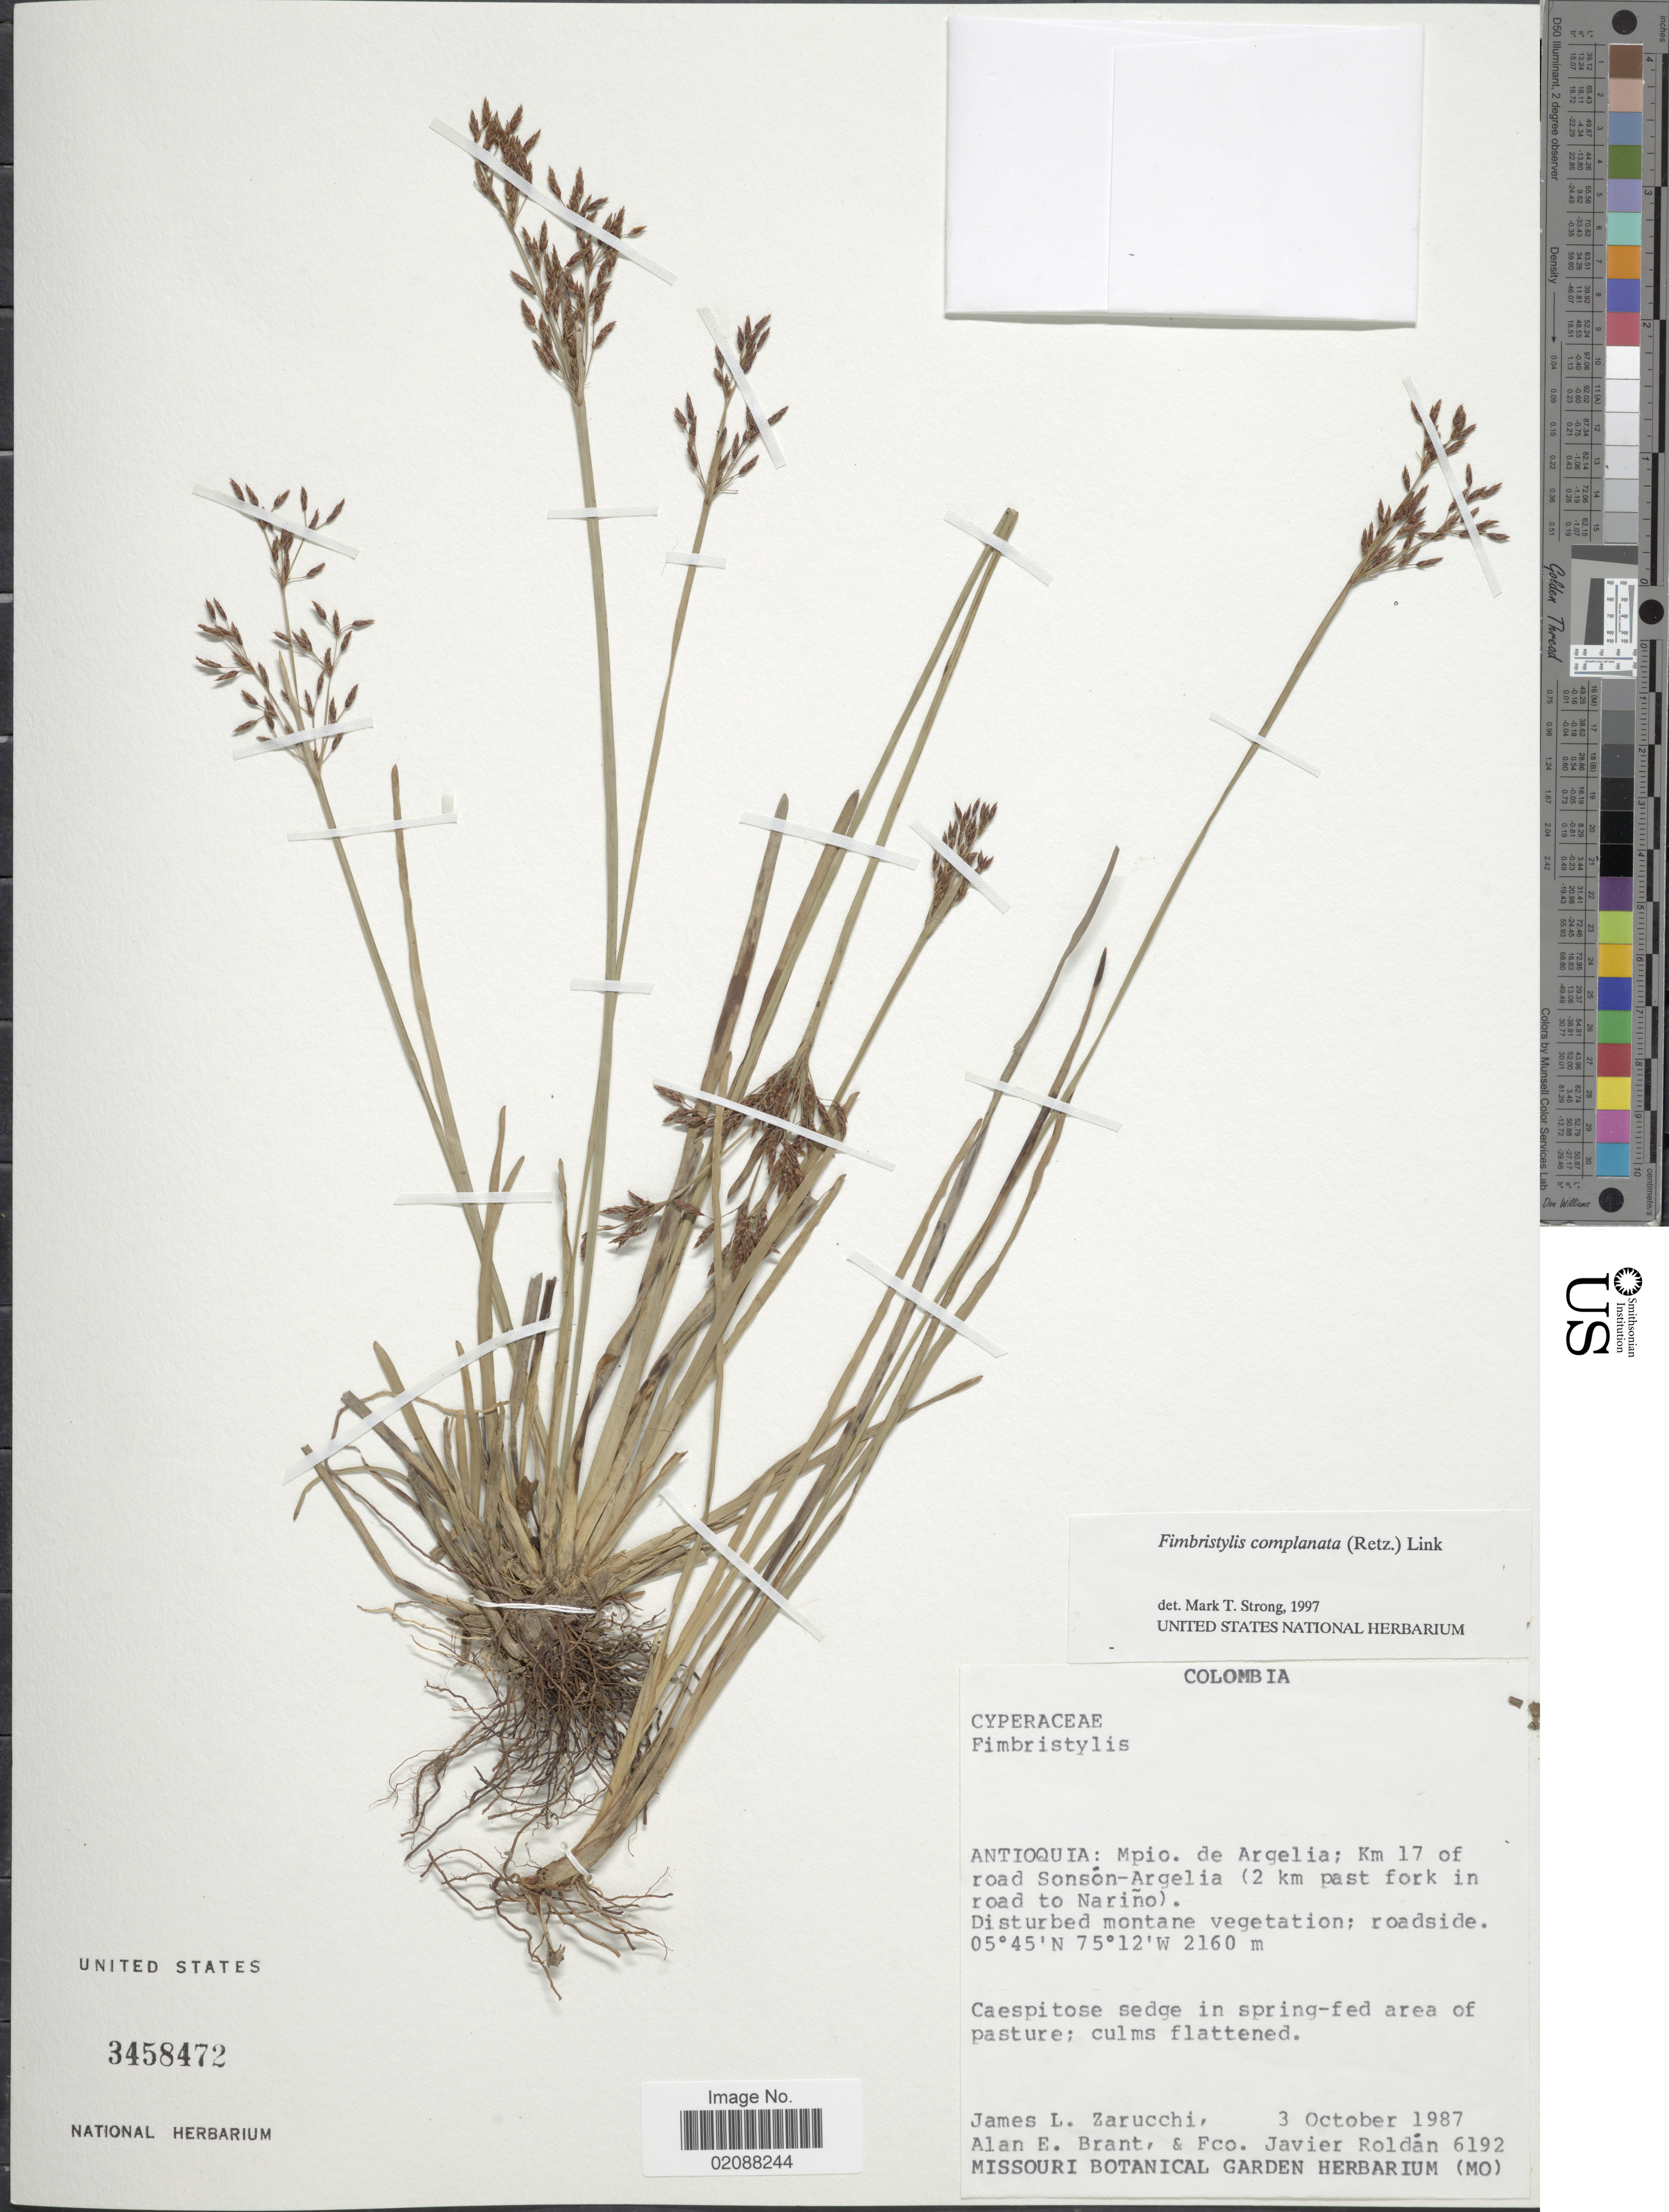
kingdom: Plantae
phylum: Tracheophyta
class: Liliopsida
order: Poales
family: Cyperaceae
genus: Fimbristylis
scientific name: Fimbristylis complanata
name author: (Retz.) Link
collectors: J. L. Zarucchi, A. Brant & F. J. Roldán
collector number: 6192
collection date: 1987-10-03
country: Colombia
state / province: Antioquia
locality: Mpio. de Argelia, km 17 of road Sonson-Argelia (2 km past fork in road to Narino)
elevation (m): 2160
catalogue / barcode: US 3458472